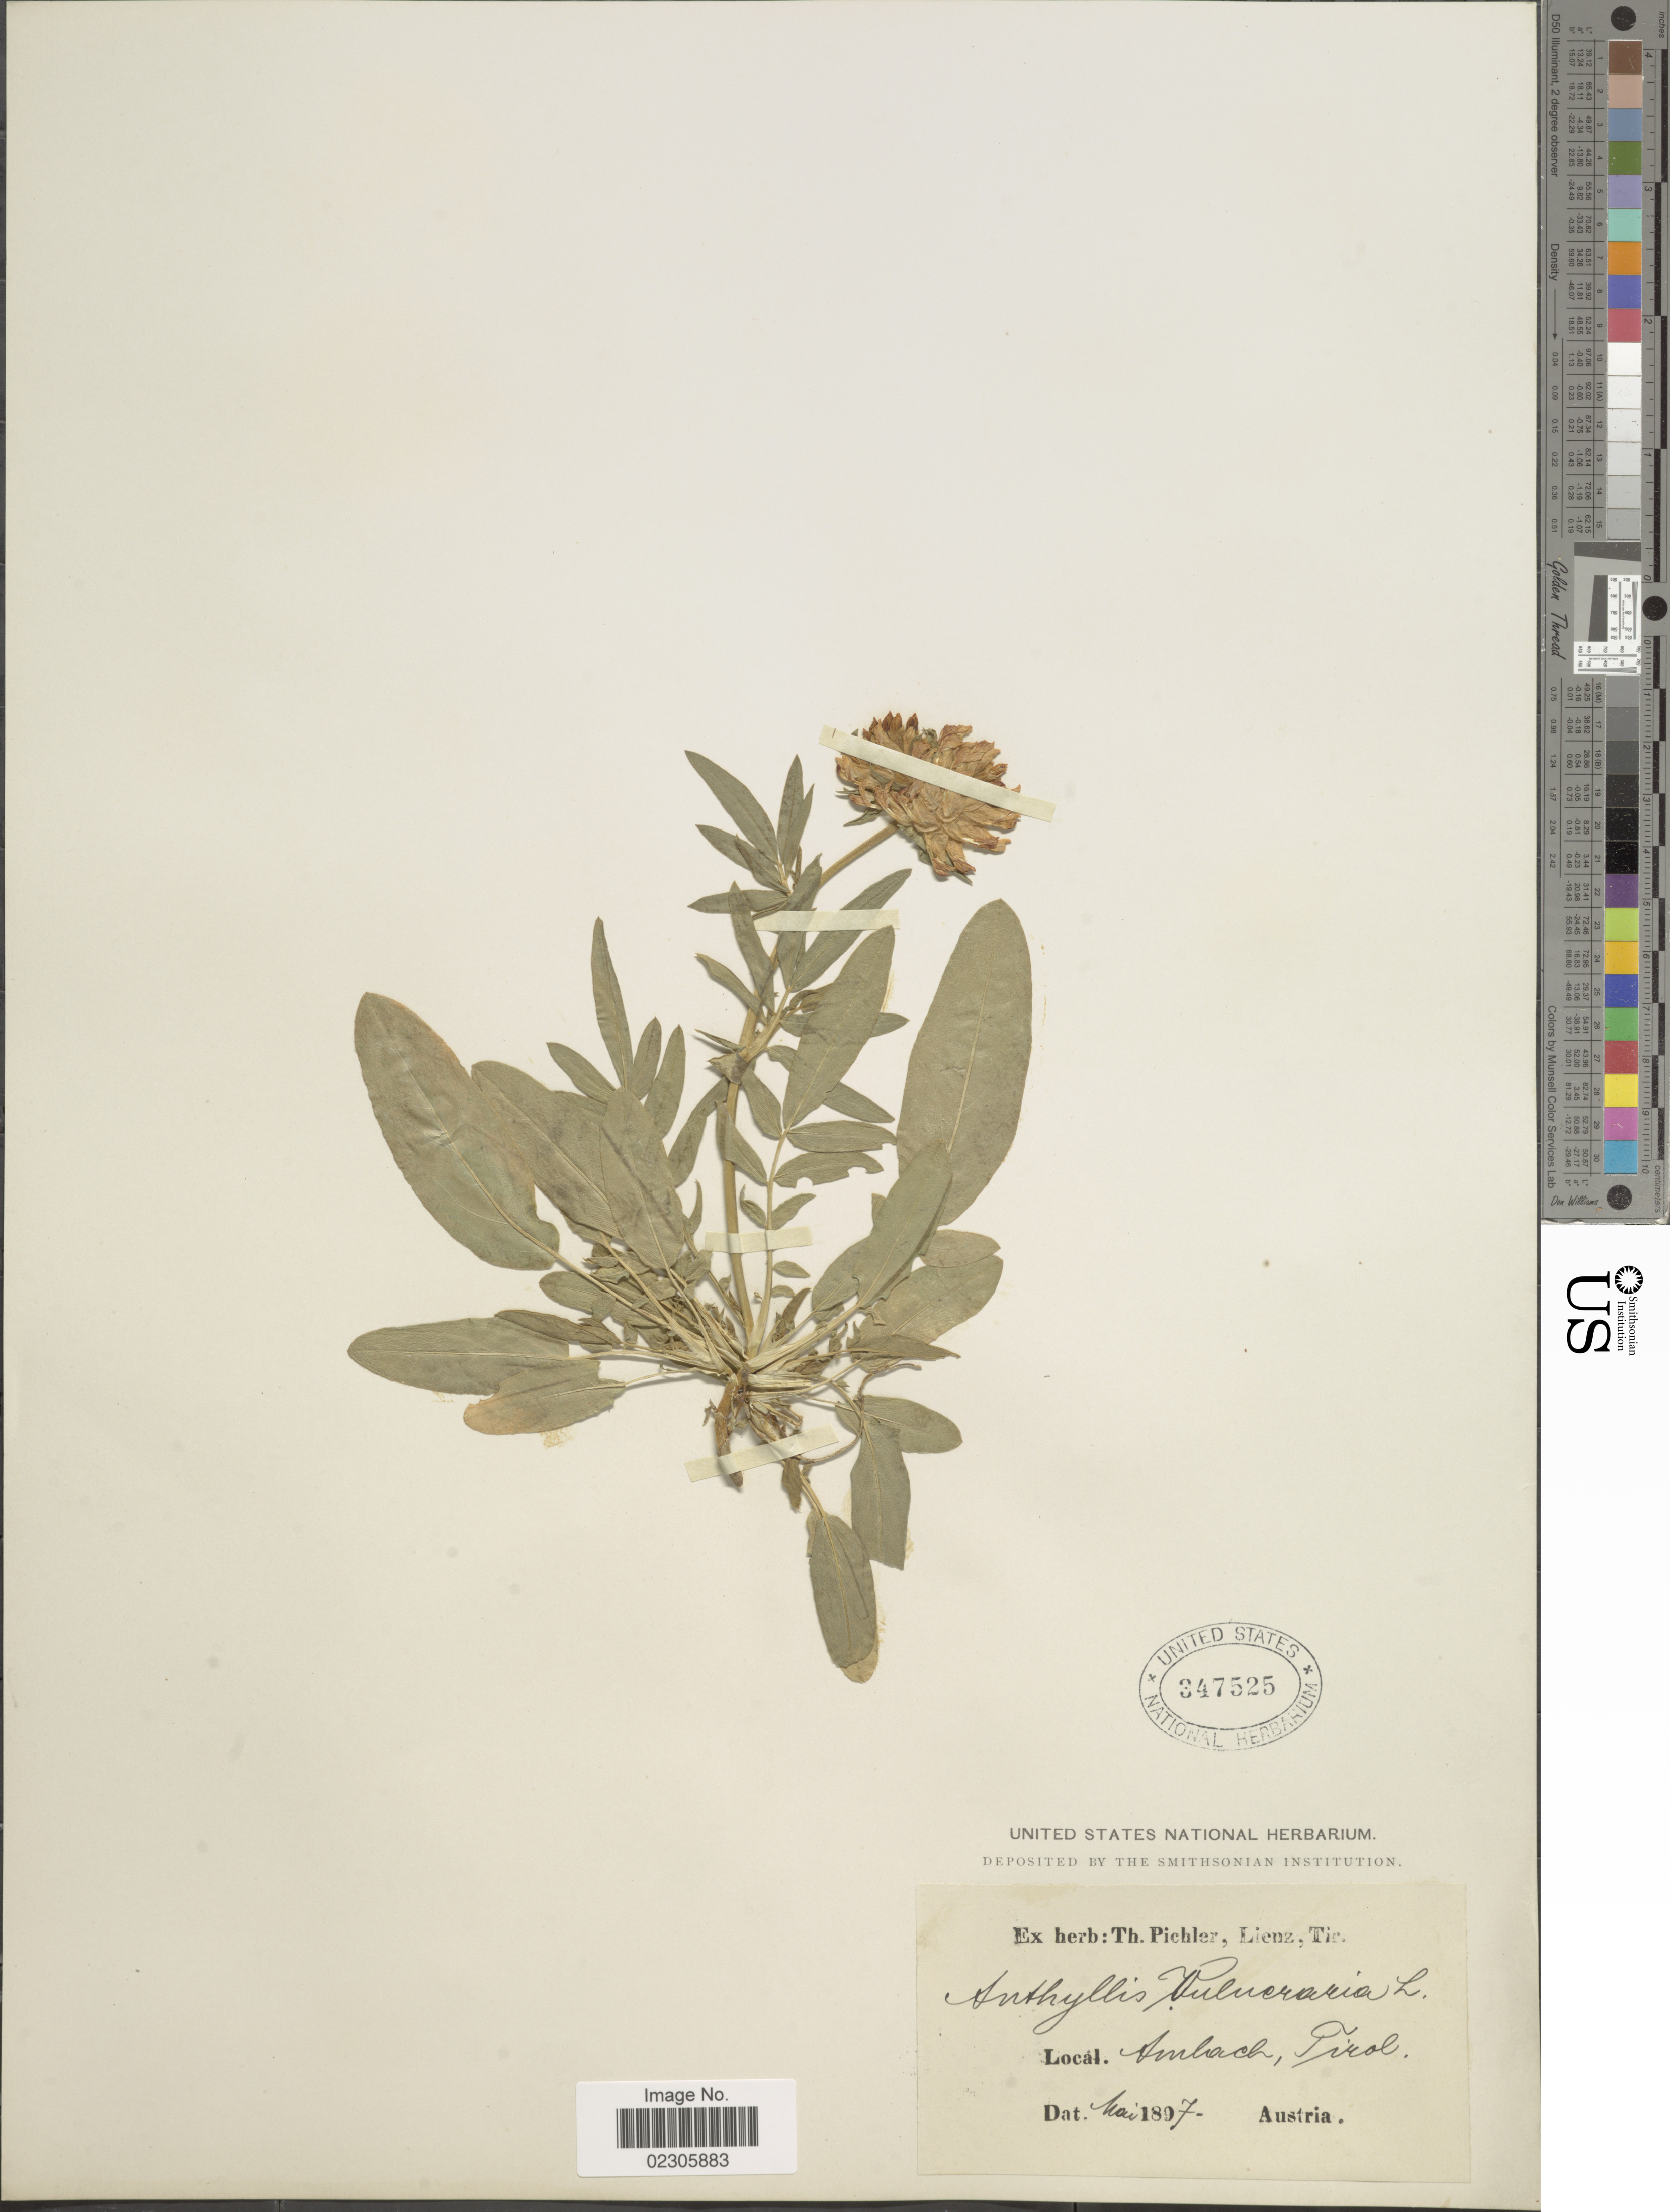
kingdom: Plantae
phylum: Tracheophyta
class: Magnoliopsida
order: Fabales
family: Fabaceae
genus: Anthyllis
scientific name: Anthyllis vulneraria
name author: L.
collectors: ex herb. T. Pichler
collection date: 1897-05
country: Austria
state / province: Tirol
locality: Ambach [interpreted]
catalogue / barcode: US 347525